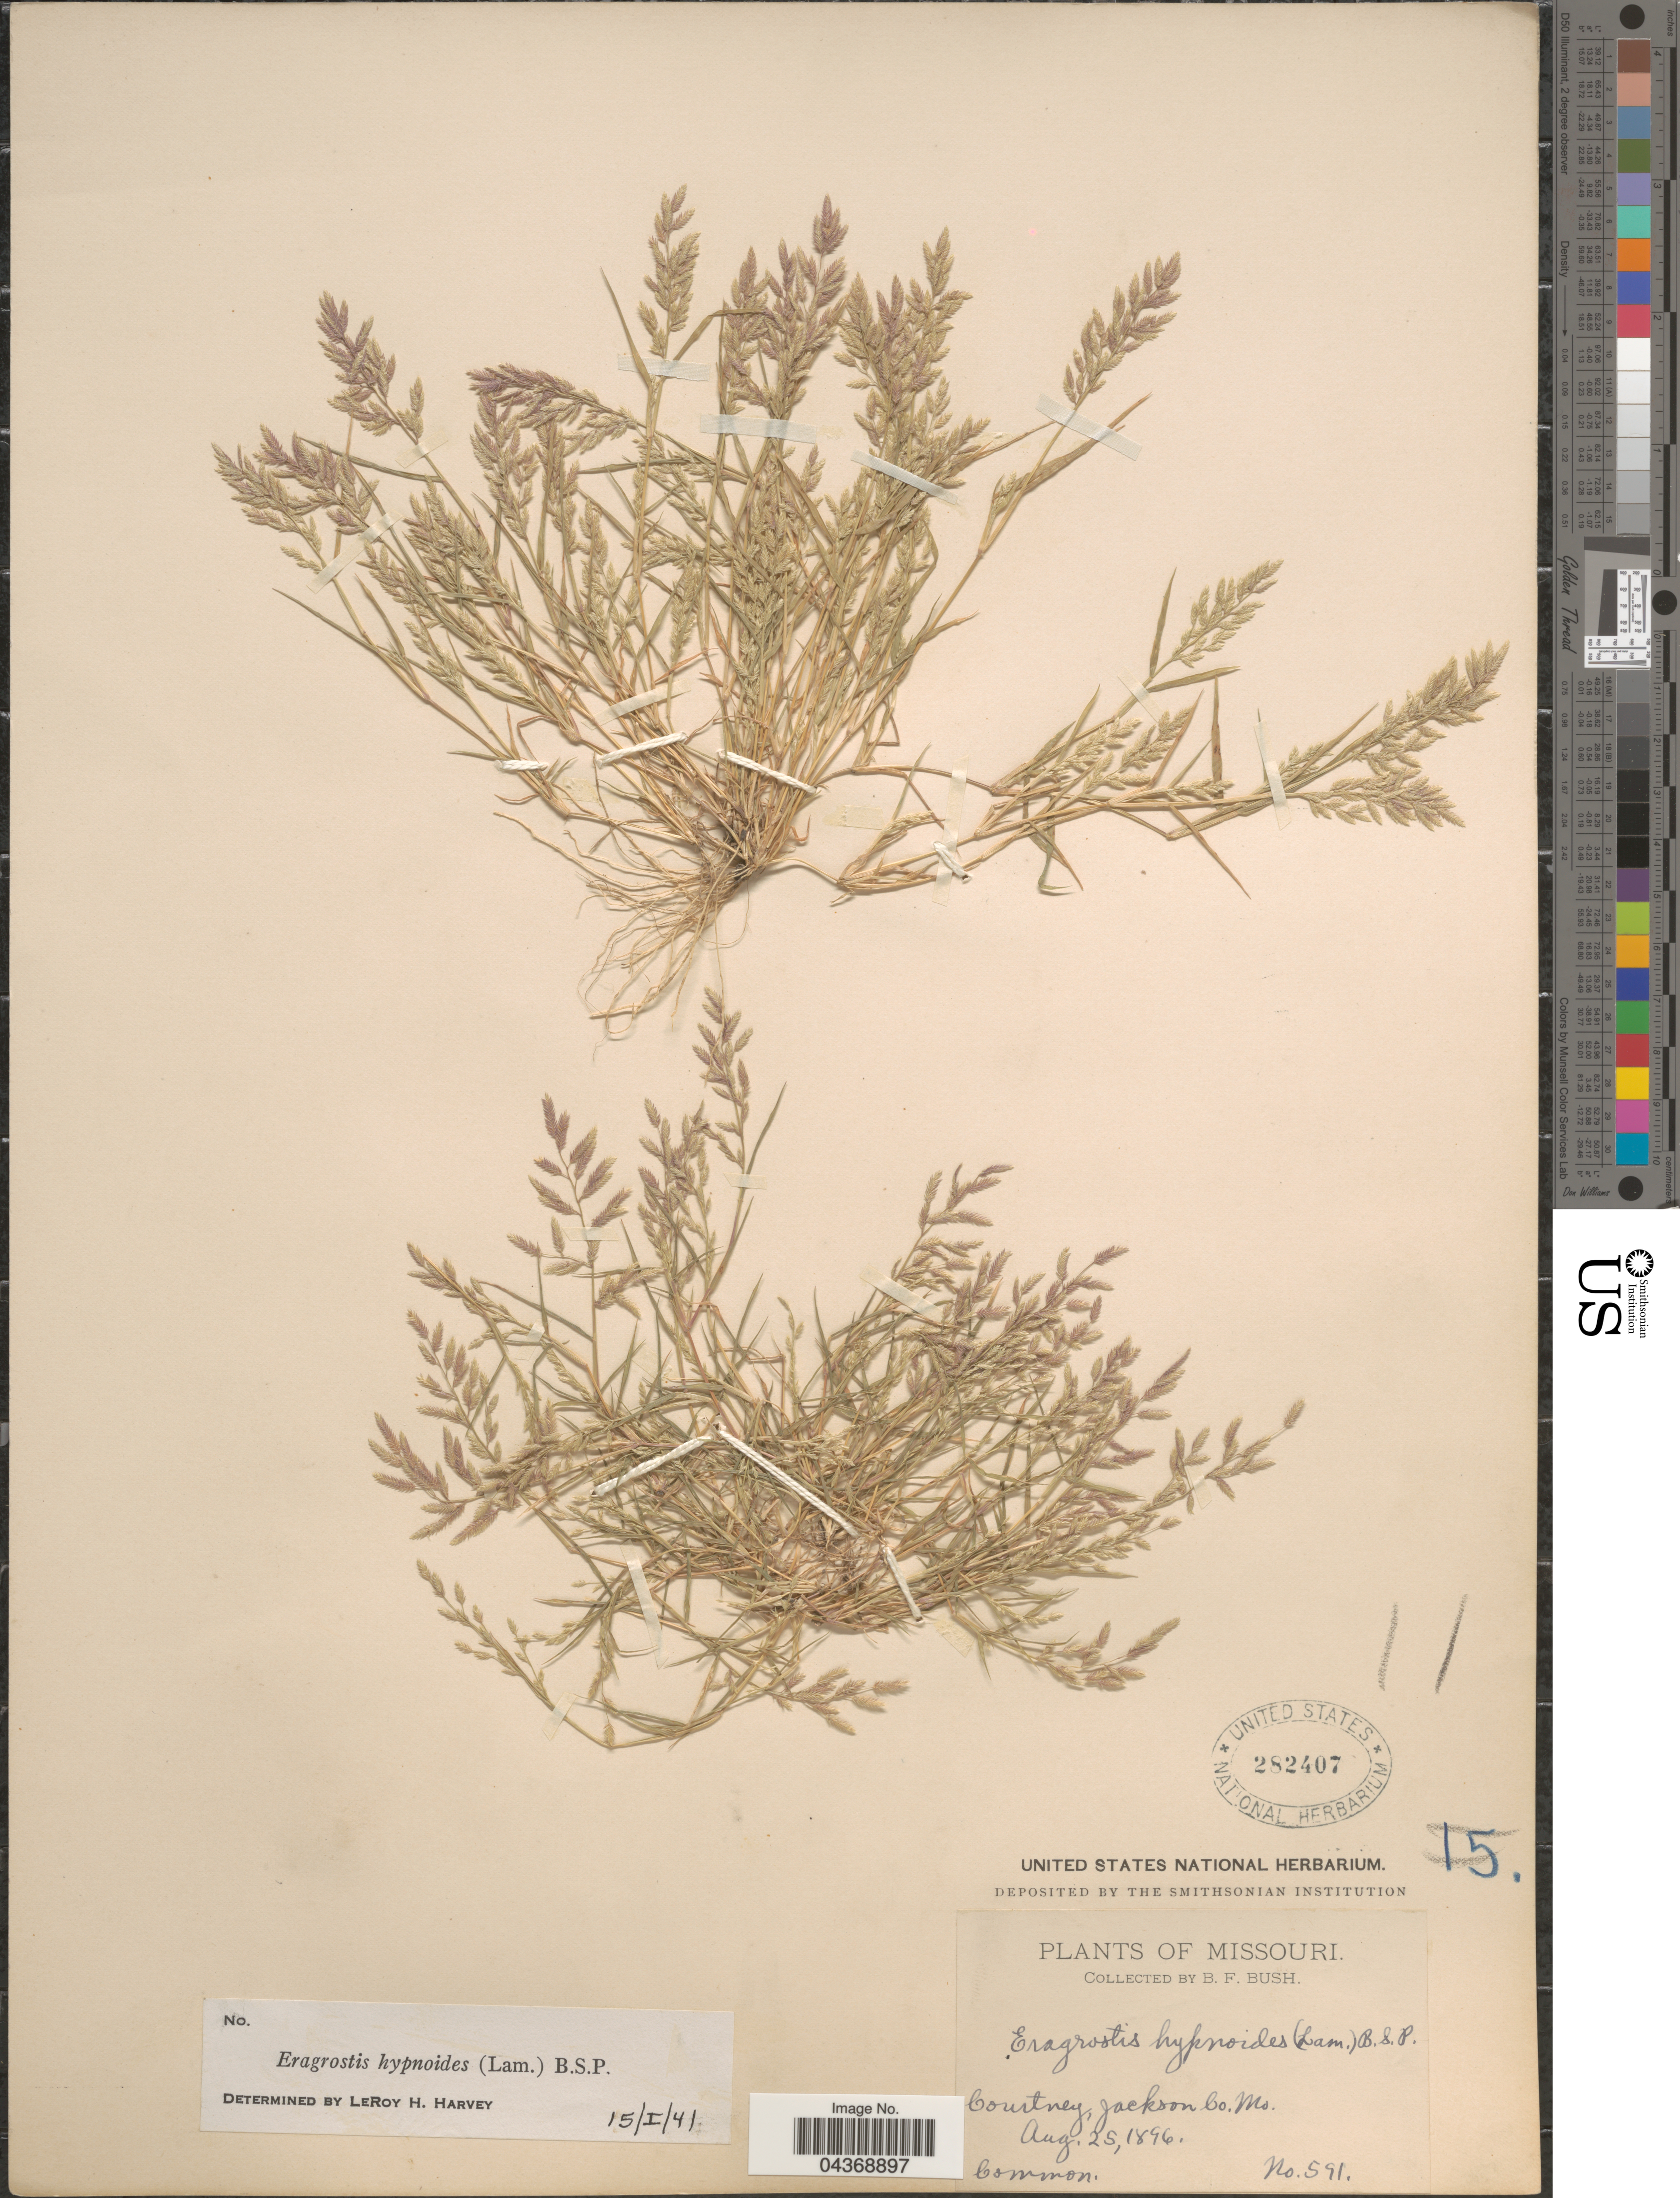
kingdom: Plantae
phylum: Tracheophyta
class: Liliopsida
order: Poales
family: Poaceae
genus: Eragrostis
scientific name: Eragrostis hypnoides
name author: (Lam.) Britton, Stearns & Poggenb.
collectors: B. F. Bush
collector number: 591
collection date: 1896-08-25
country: United States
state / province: Missouri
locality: Courtney, Jackson Co.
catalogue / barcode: US 282407